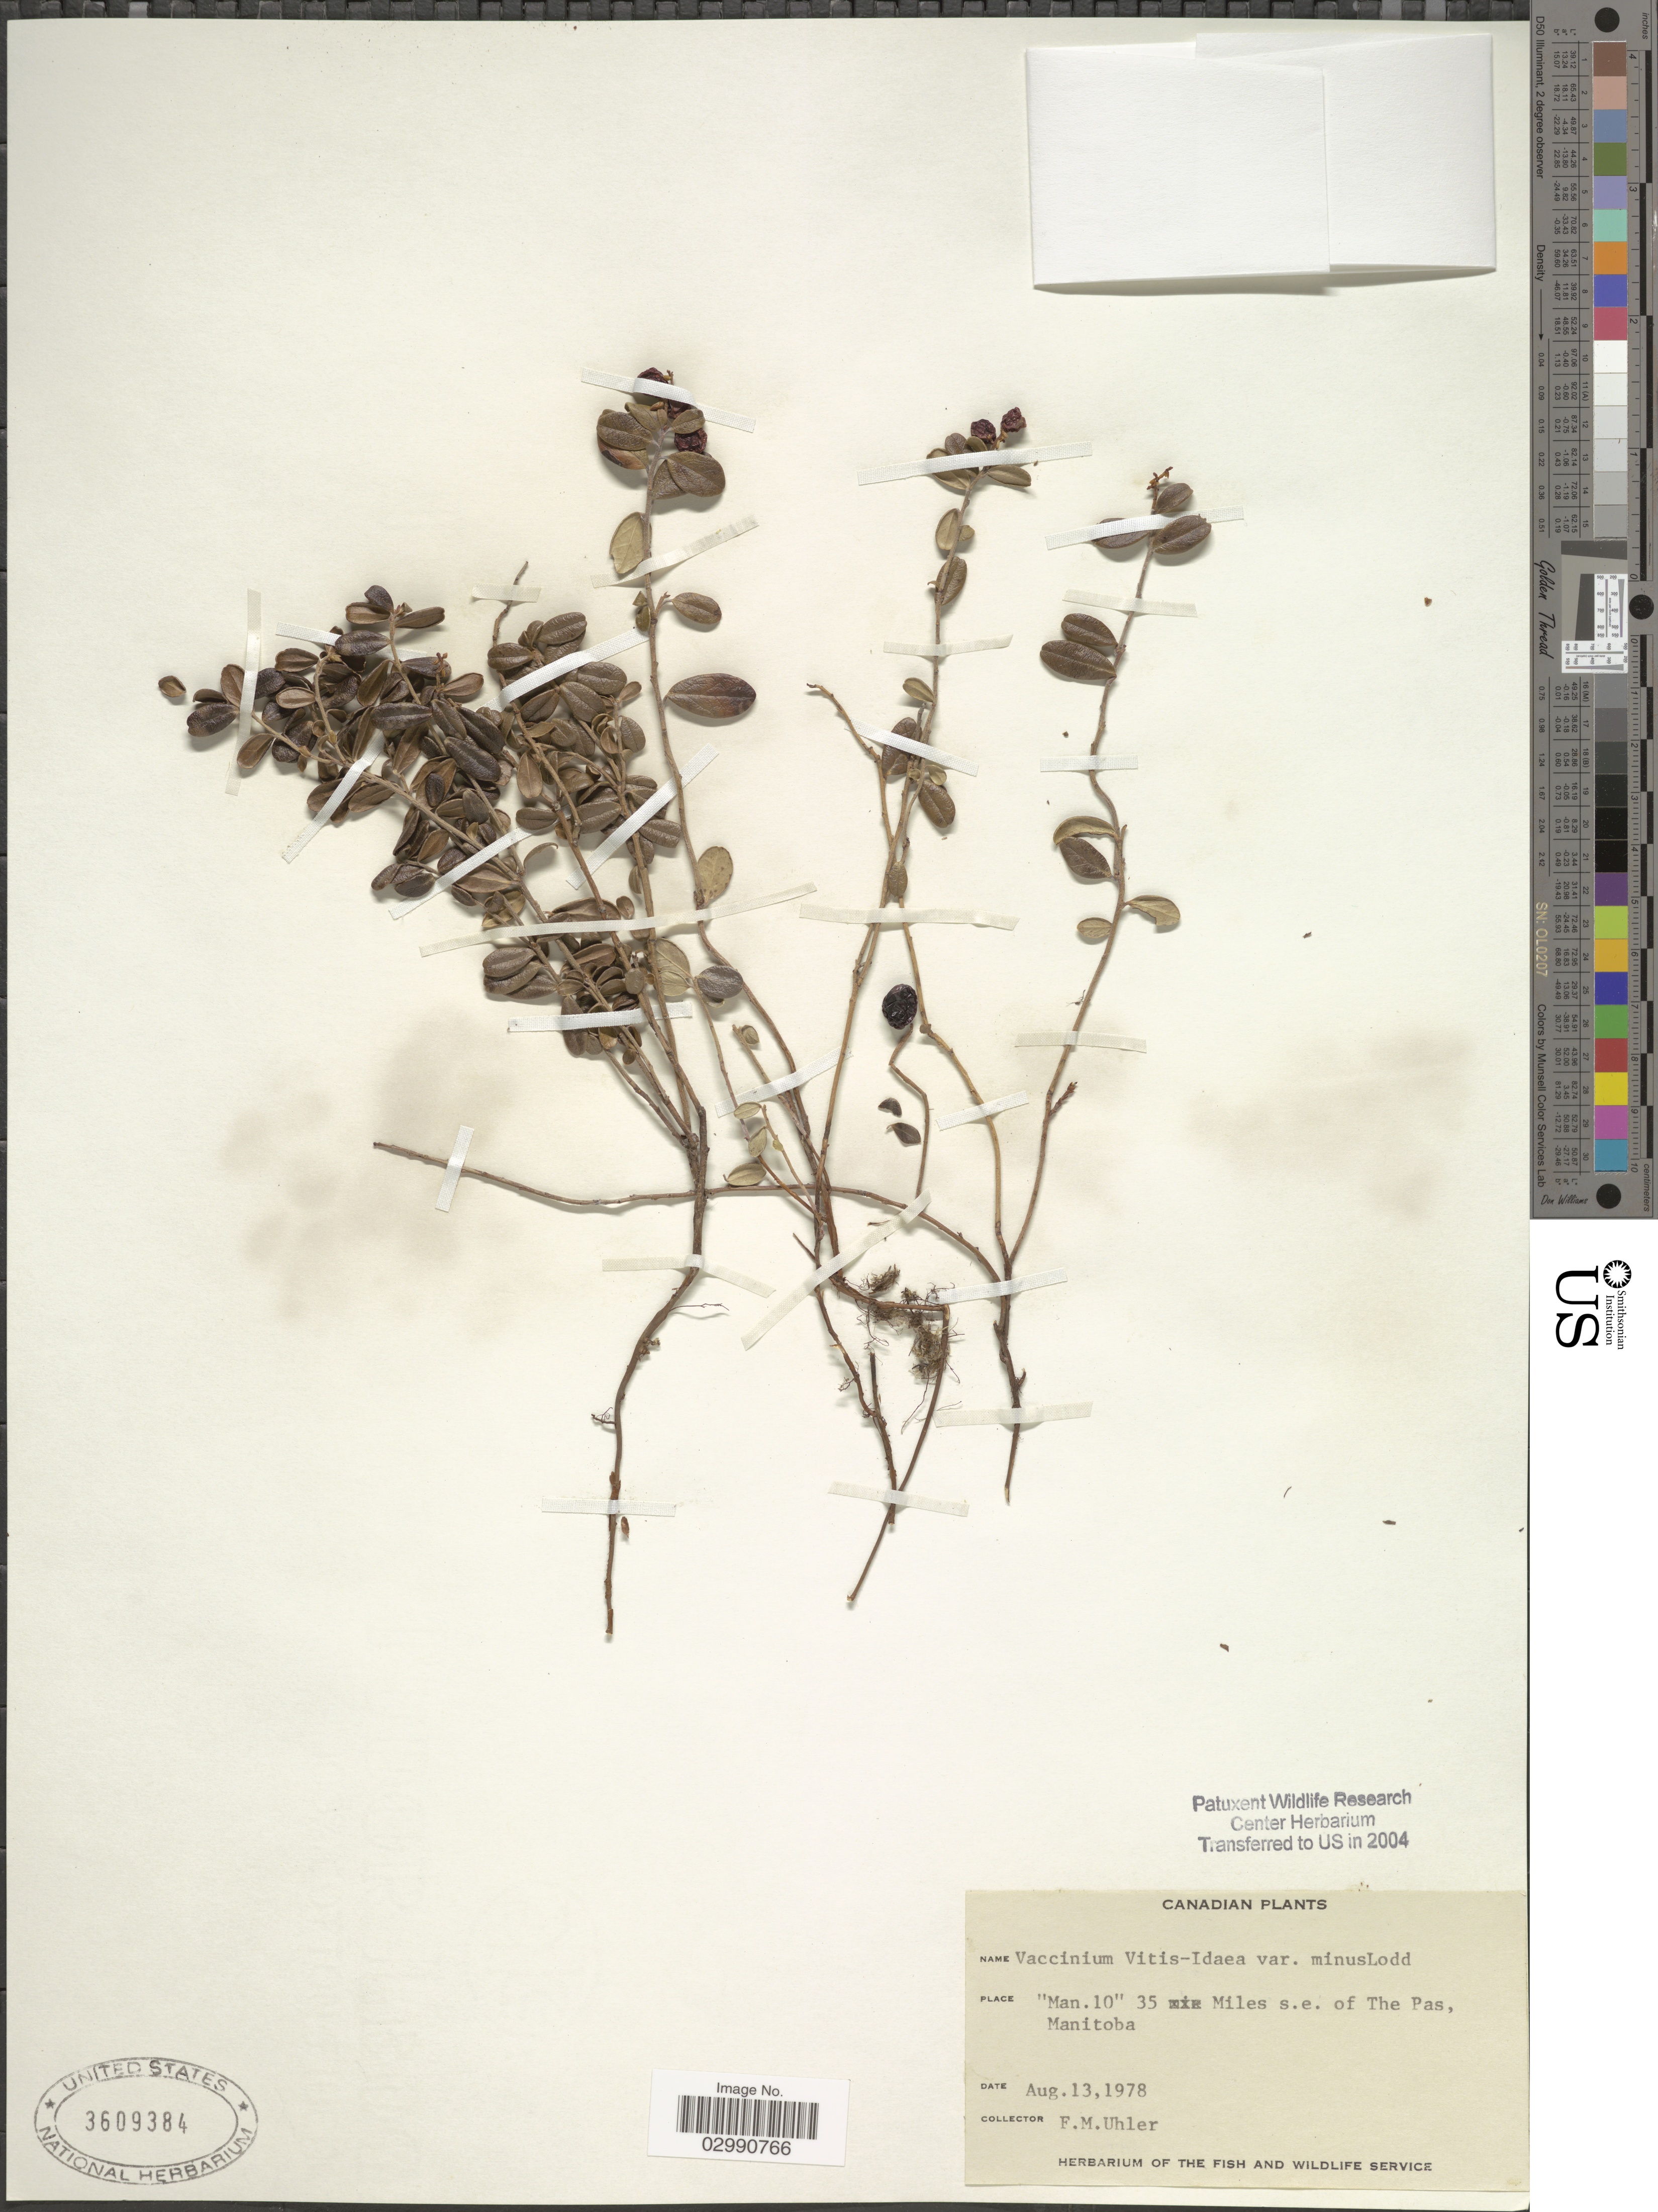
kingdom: Plantae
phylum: Tracheophyta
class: Magnoliopsida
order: Ericales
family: Ericaceae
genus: Vaccinium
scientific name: Vaccinium vitis-idaea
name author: L.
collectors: F. M. Uhler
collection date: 1978-08-13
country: Canada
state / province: Manitoba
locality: Man. 10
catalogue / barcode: US 3609384